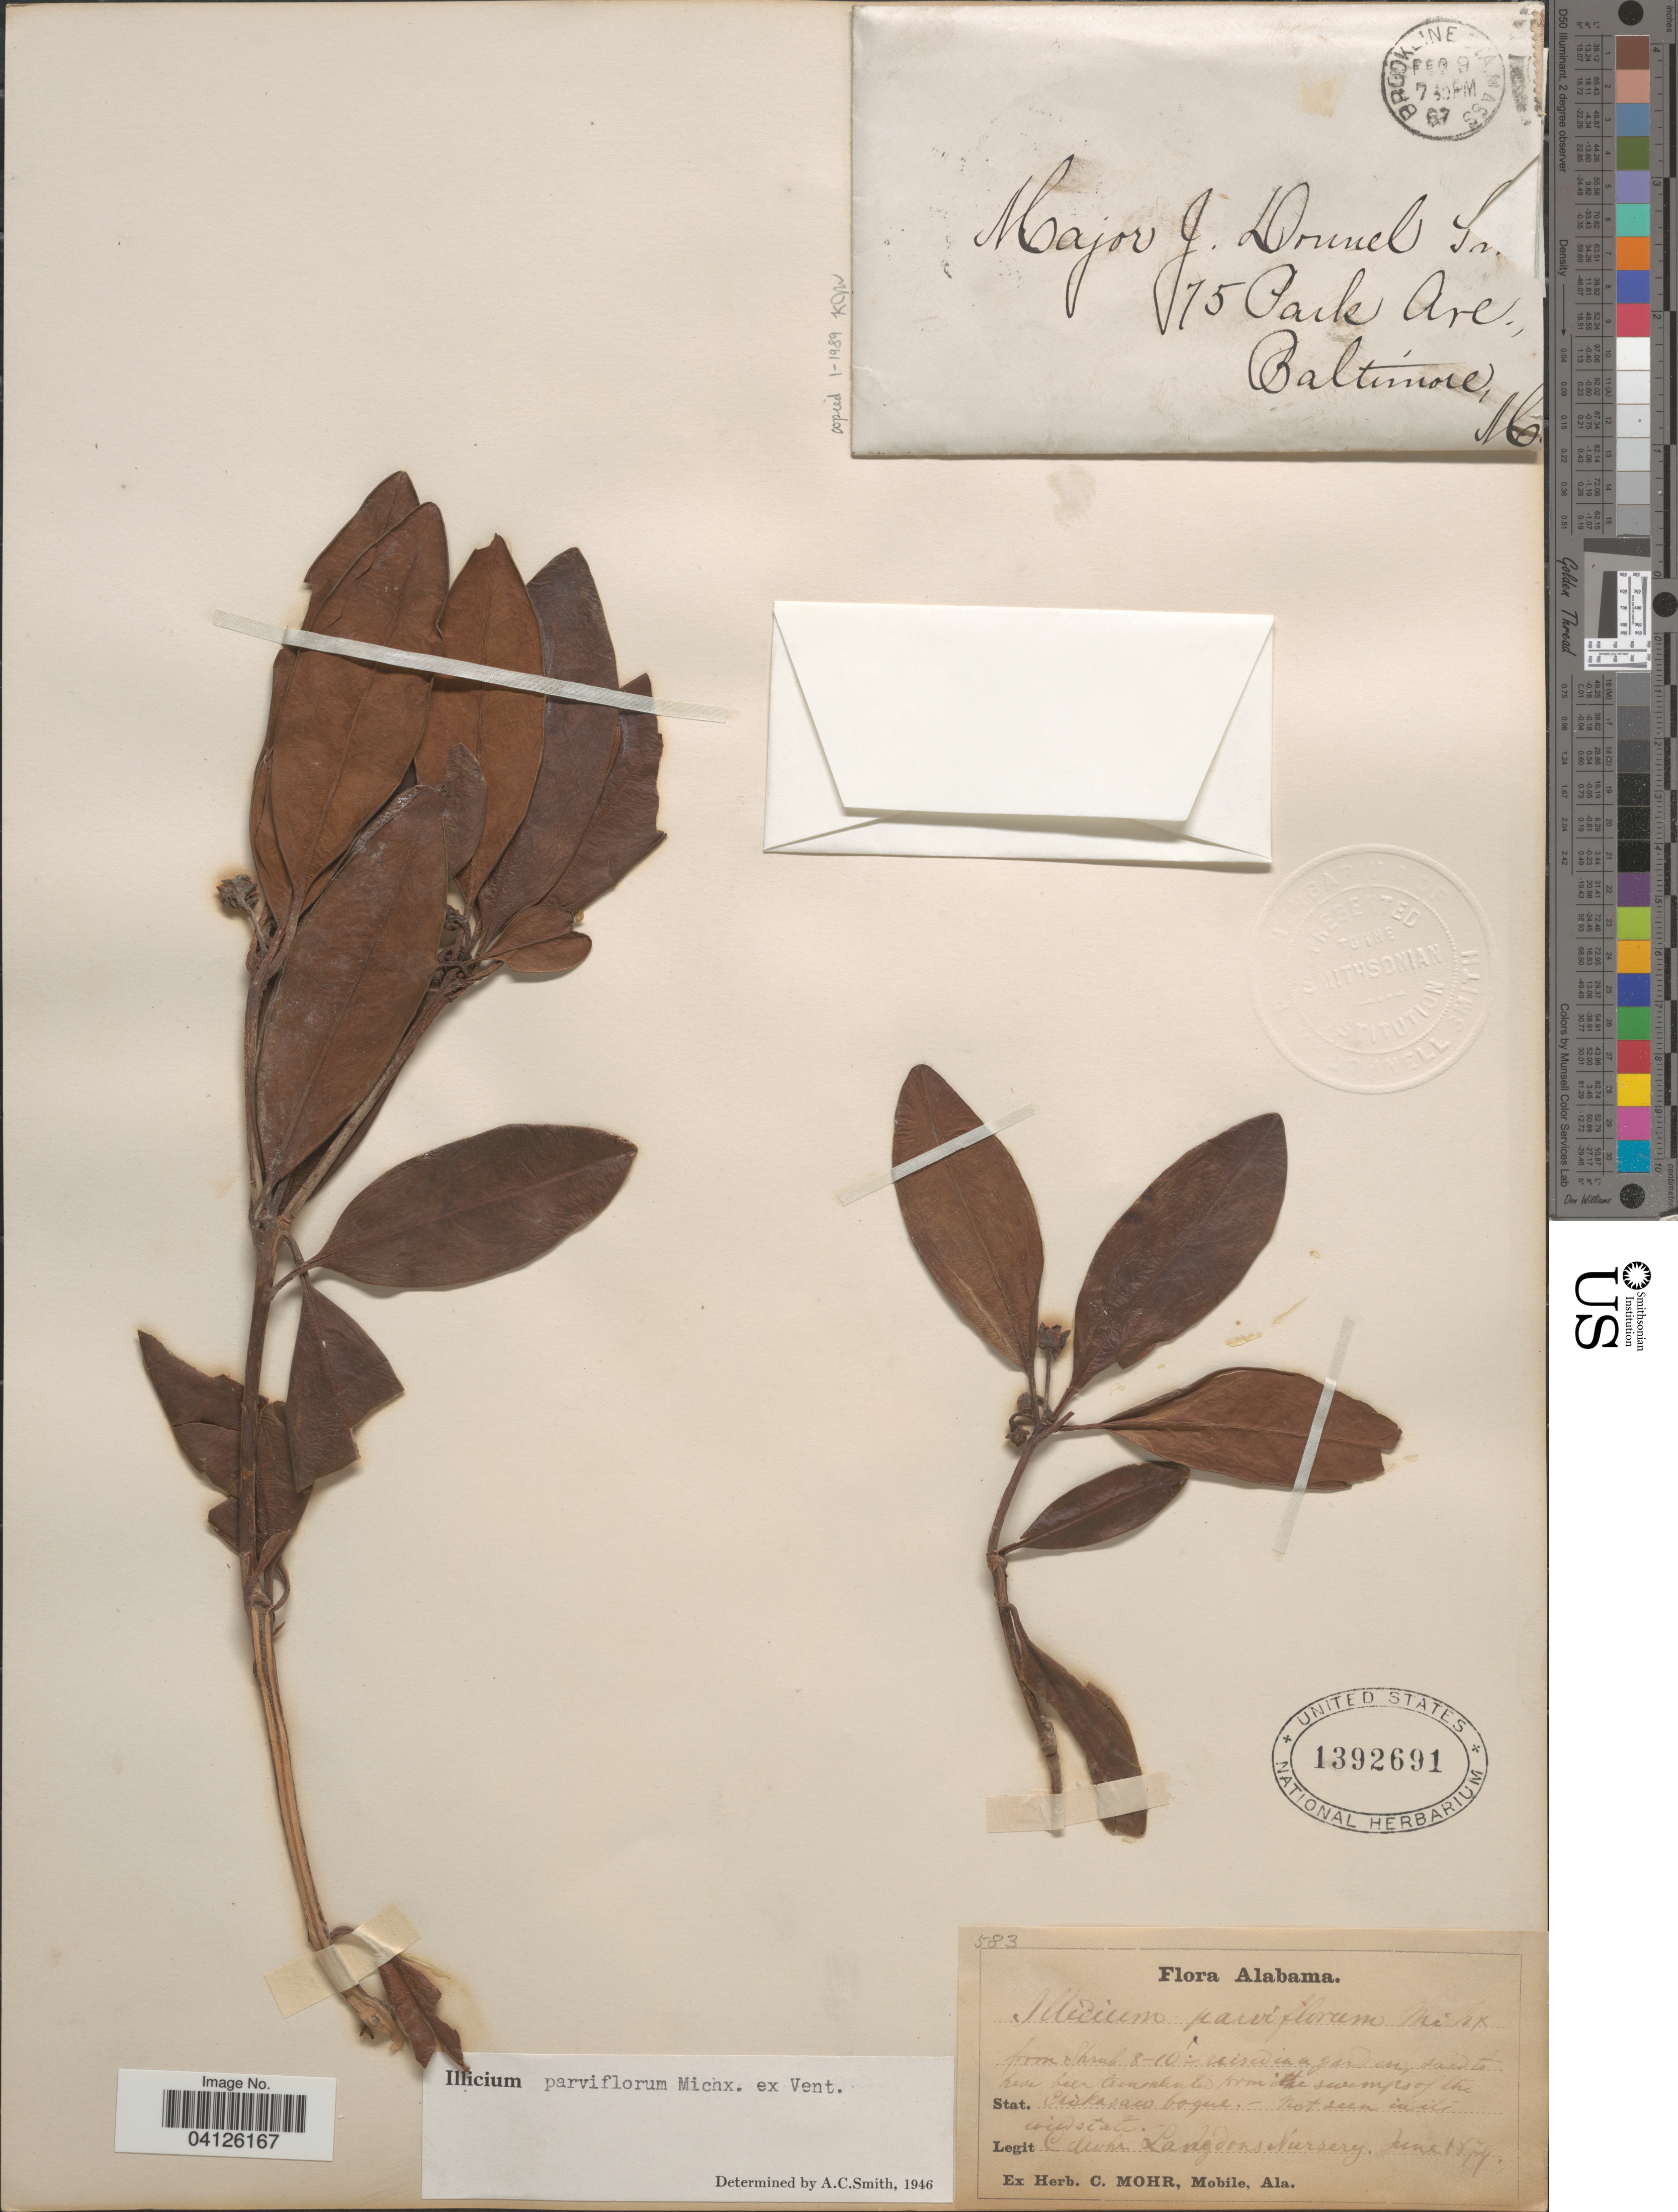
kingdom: Plantae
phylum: Tracheophyta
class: Magnoliopsida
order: Austrobaileyales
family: Schisandraceae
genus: Illicium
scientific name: Illicium parviflorum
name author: Michx. ex Vent.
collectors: Edwin Langdon Nursery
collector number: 583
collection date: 1874-06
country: United States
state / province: Alabama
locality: Chickasaw bogue.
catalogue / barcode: US 1392691